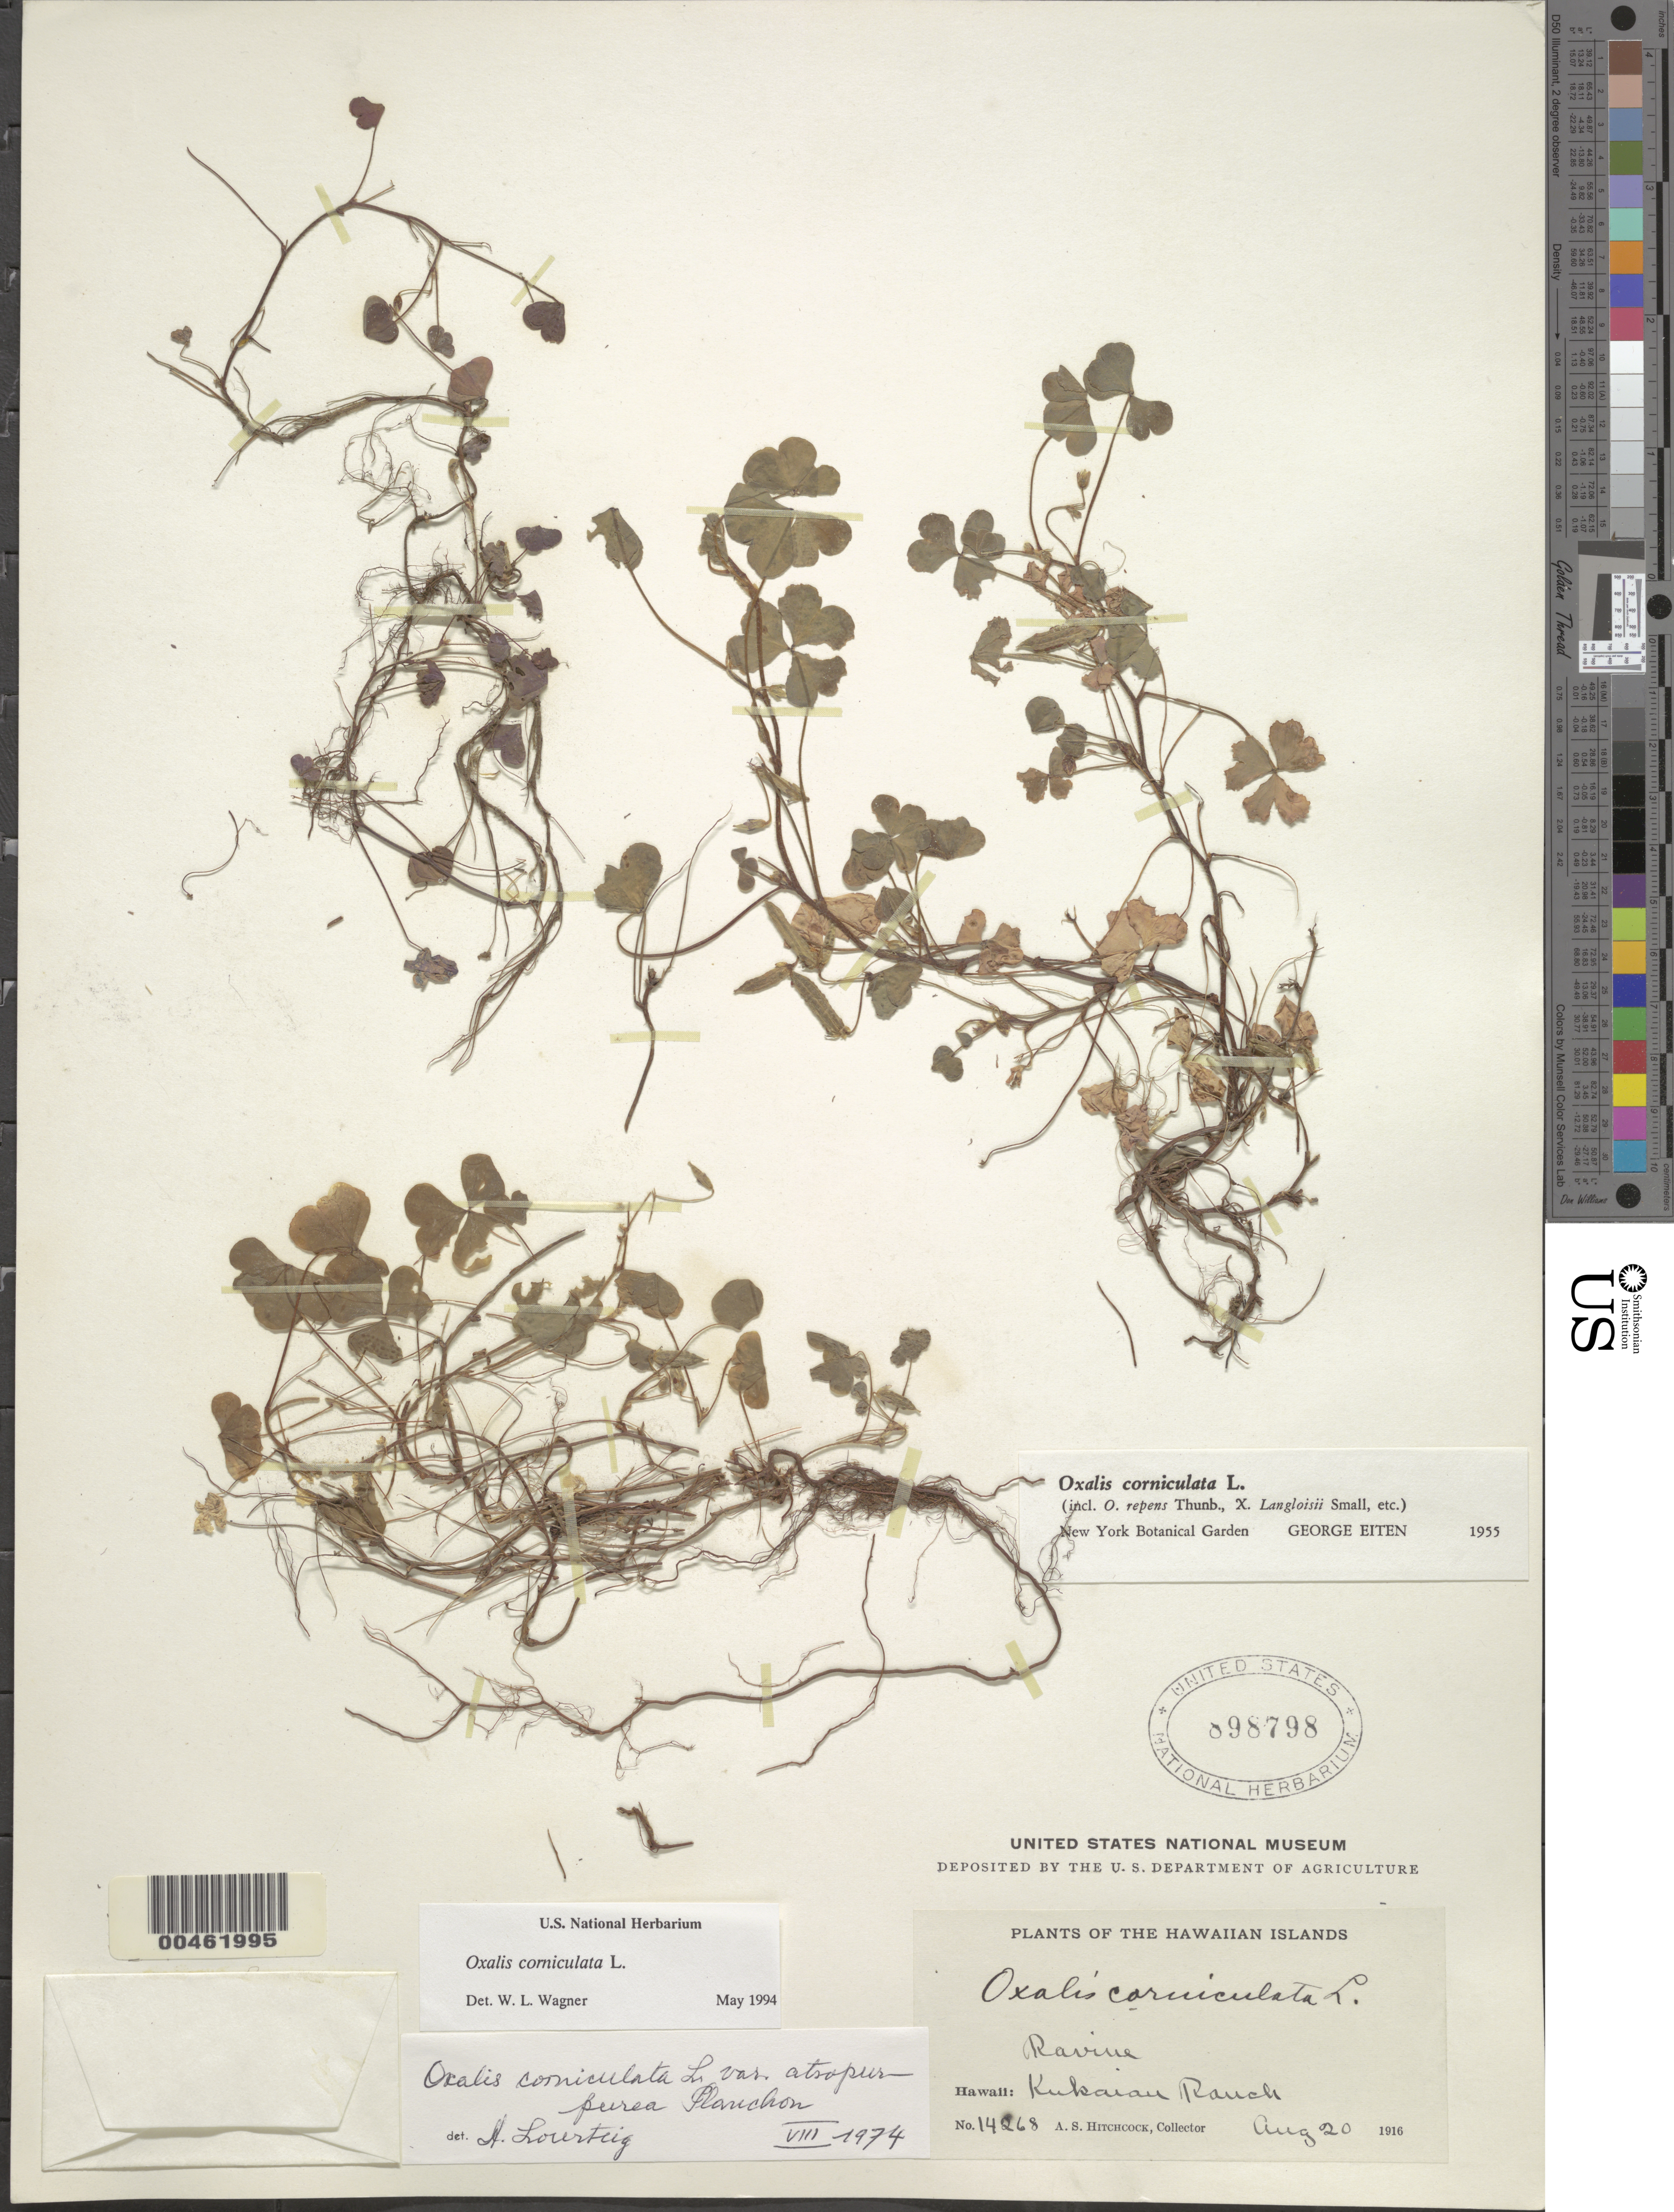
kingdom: Plantae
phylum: Tracheophyta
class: Magnoliopsida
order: Oxalidales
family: Oxalidaceae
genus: Oxalis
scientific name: Oxalis corniculata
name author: L.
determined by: Wagner, W. L., (BOT), Smithsonian Institution - National Museum of Natural History (UNITED STATES)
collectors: A. S. Hitchcock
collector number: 14268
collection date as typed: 20 Aug 1916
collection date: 1916-08-20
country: United States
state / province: Hawaii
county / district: Hawaii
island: Hawaii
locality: Kukaiau Ranch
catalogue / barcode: US 898798